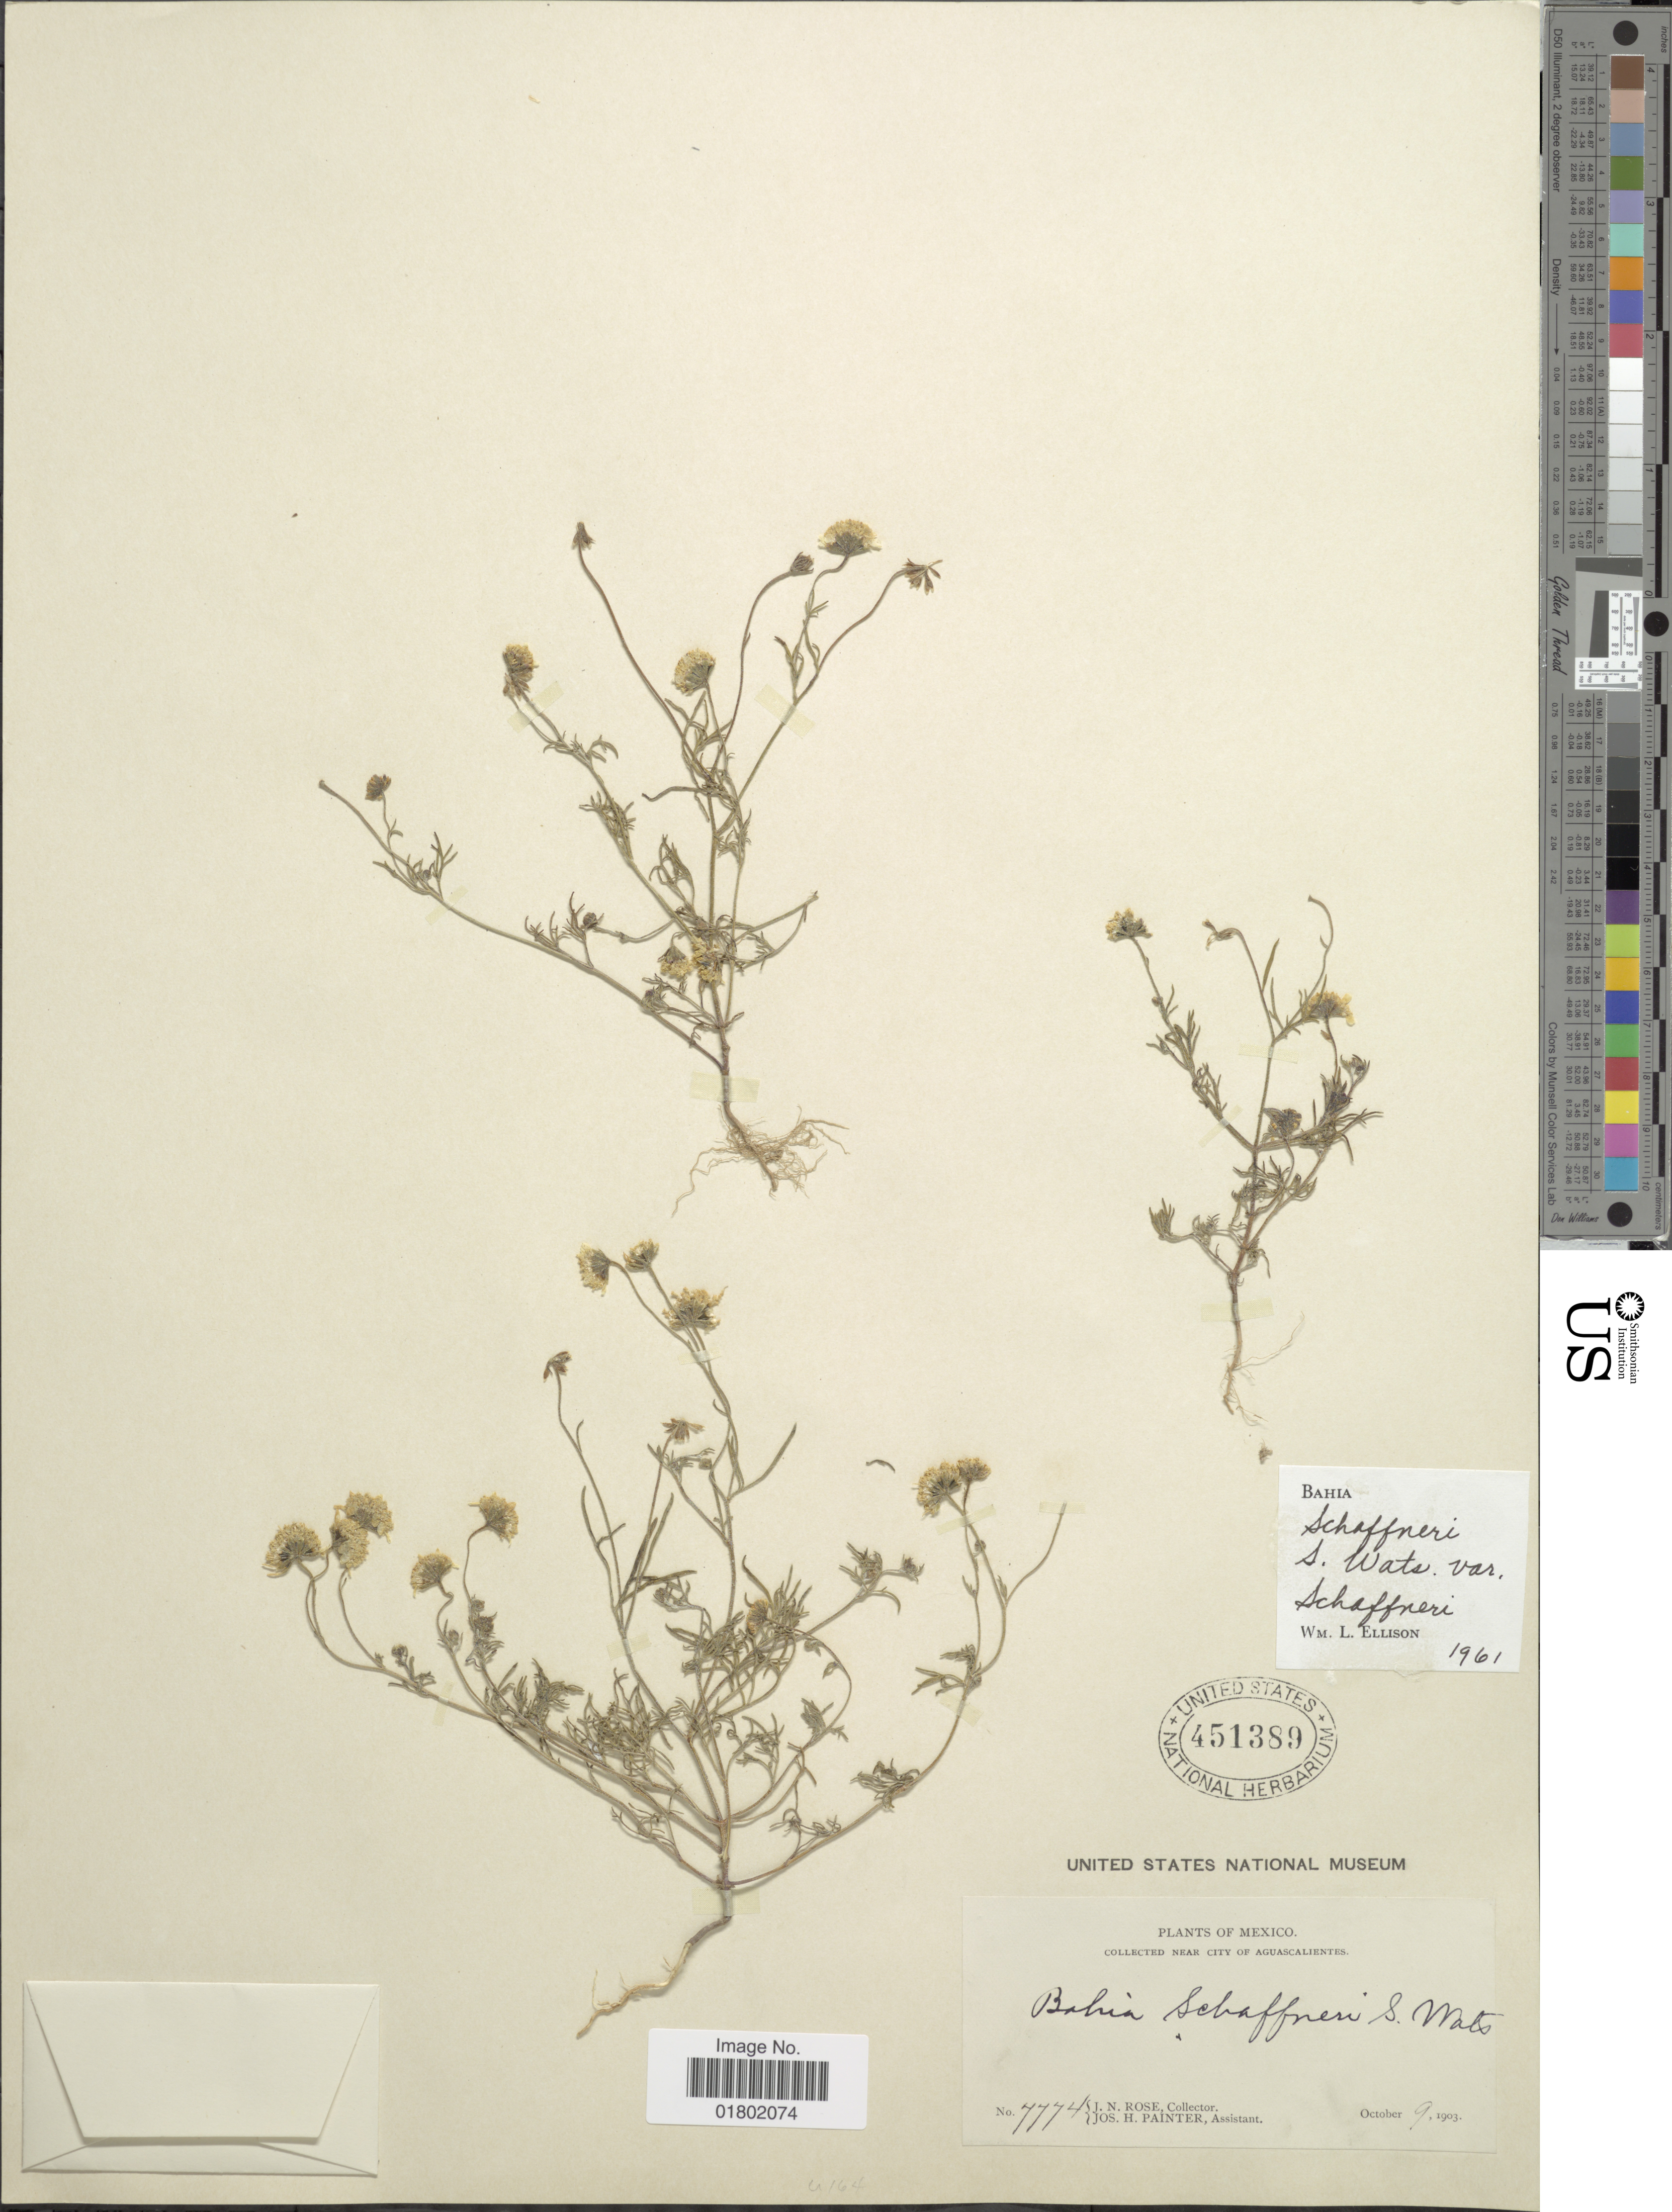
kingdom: Plantae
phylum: Tracheophyta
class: Magnoliopsida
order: Asterales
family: Asteraceae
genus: Bahia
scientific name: Bahia schaffneri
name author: S. Watson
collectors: J. N. Rose & J. H. Painter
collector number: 7774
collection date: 1903-10-09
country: Mexico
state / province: Aguascalientes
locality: Near city of Aguascalientes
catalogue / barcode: US 451389